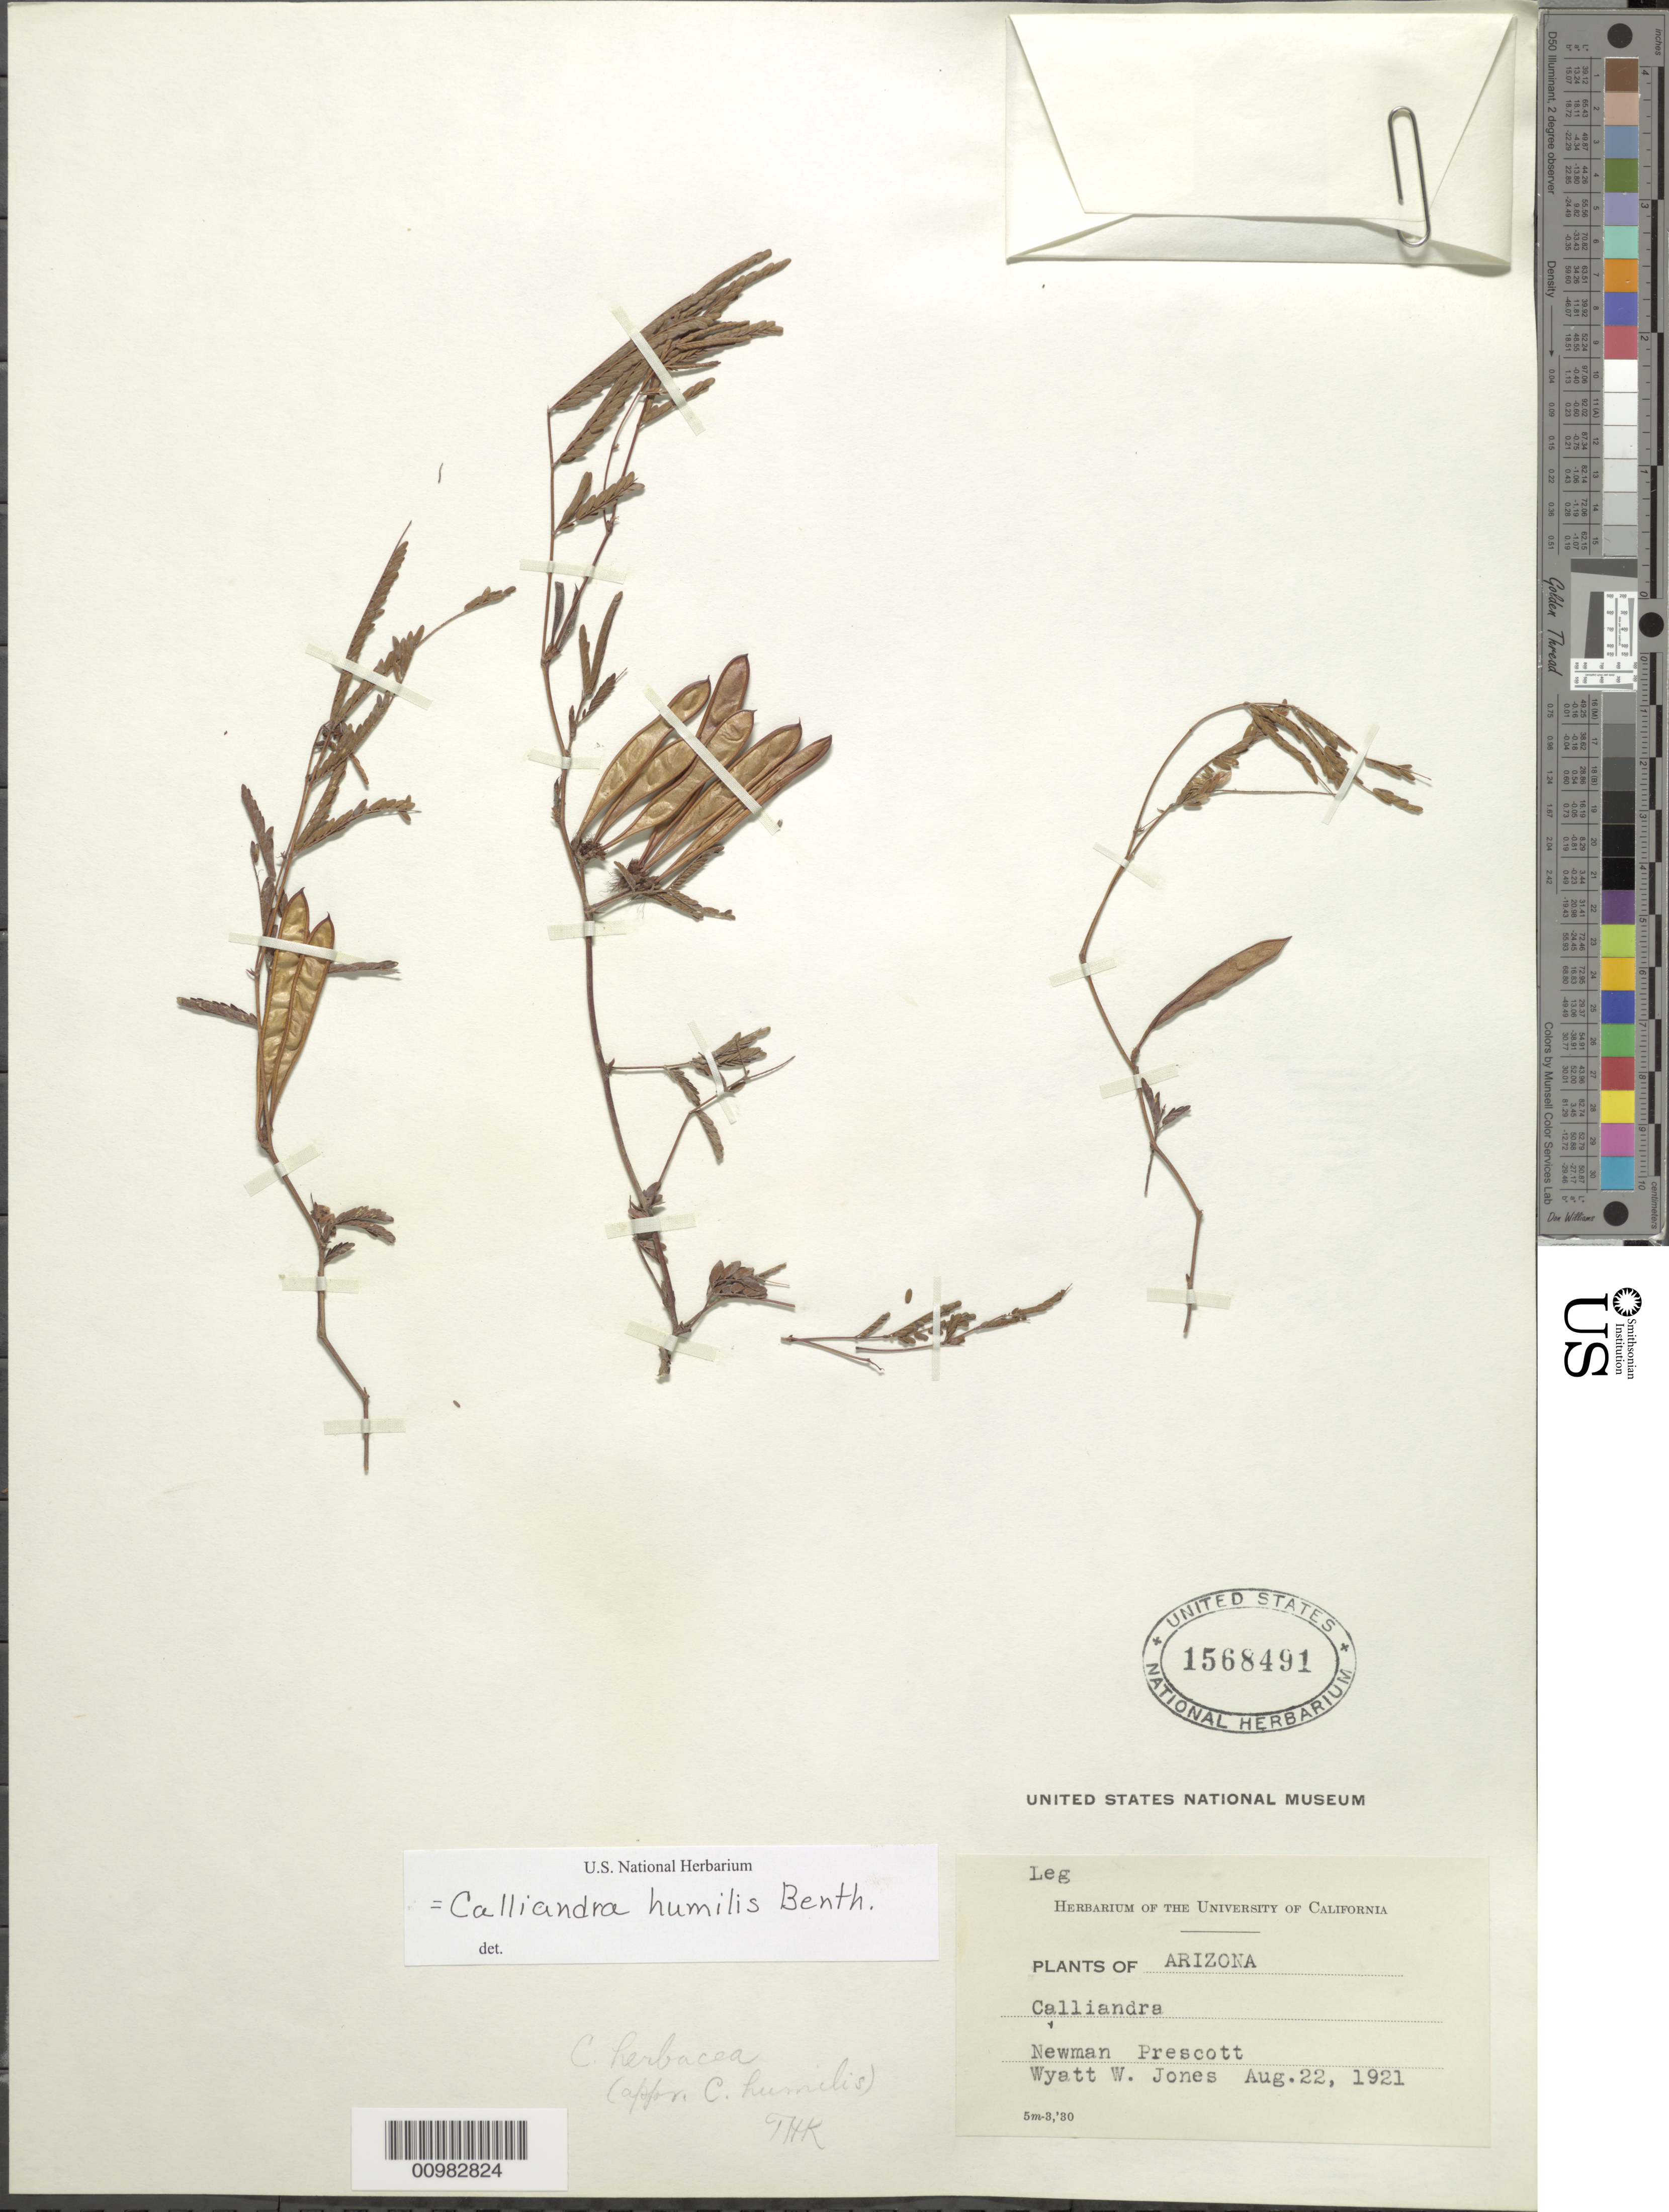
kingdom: Plantae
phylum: Tracheophyta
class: Magnoliopsida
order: Fabales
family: Fabaceae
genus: Calliandra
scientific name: Calliandra humilis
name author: Benth.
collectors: W. W. Jones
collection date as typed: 22 Aug 1921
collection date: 1921-08-22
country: United States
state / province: Arizona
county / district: Yavapai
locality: Prescott.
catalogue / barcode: US 1568491